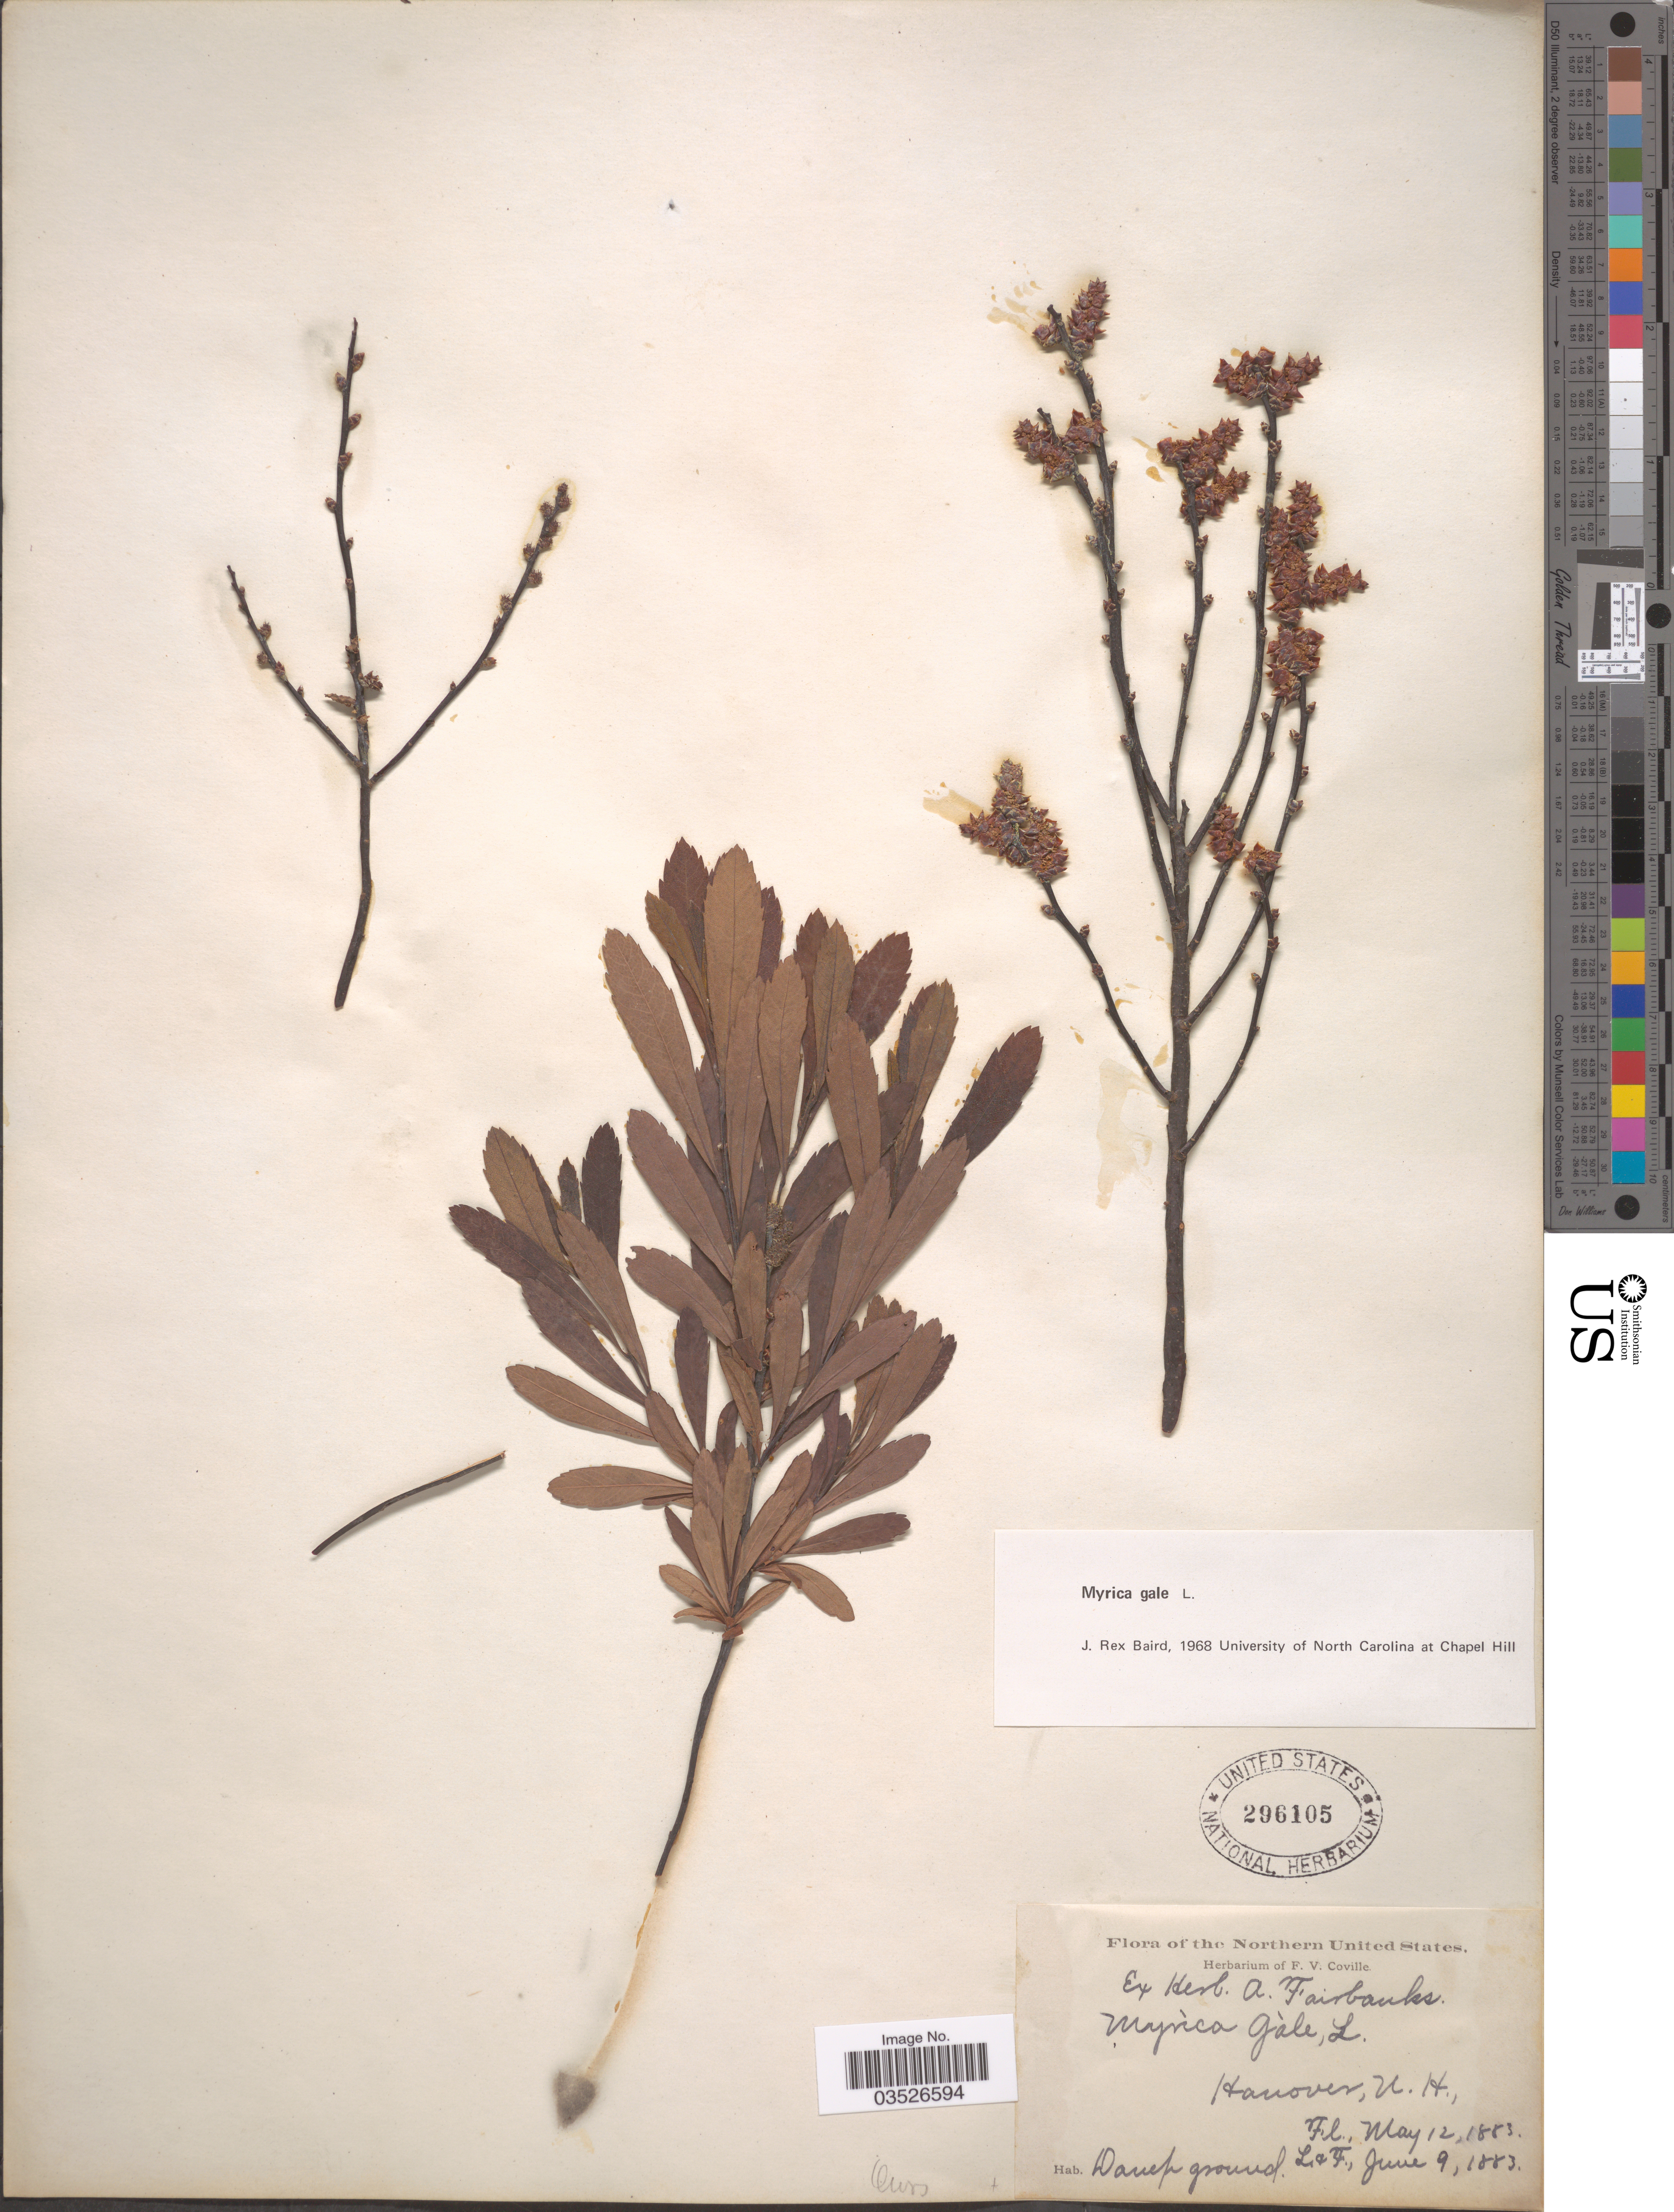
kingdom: Plantae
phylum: Tracheophyta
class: Magnoliopsida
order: Fagales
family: Myricaceae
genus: Myrica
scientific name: Myrica gale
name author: L.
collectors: A. Fairbanks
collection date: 1883-05-12/1883-06-09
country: United States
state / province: New Hampshire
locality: Northern United States. Hanover.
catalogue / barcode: US 296105